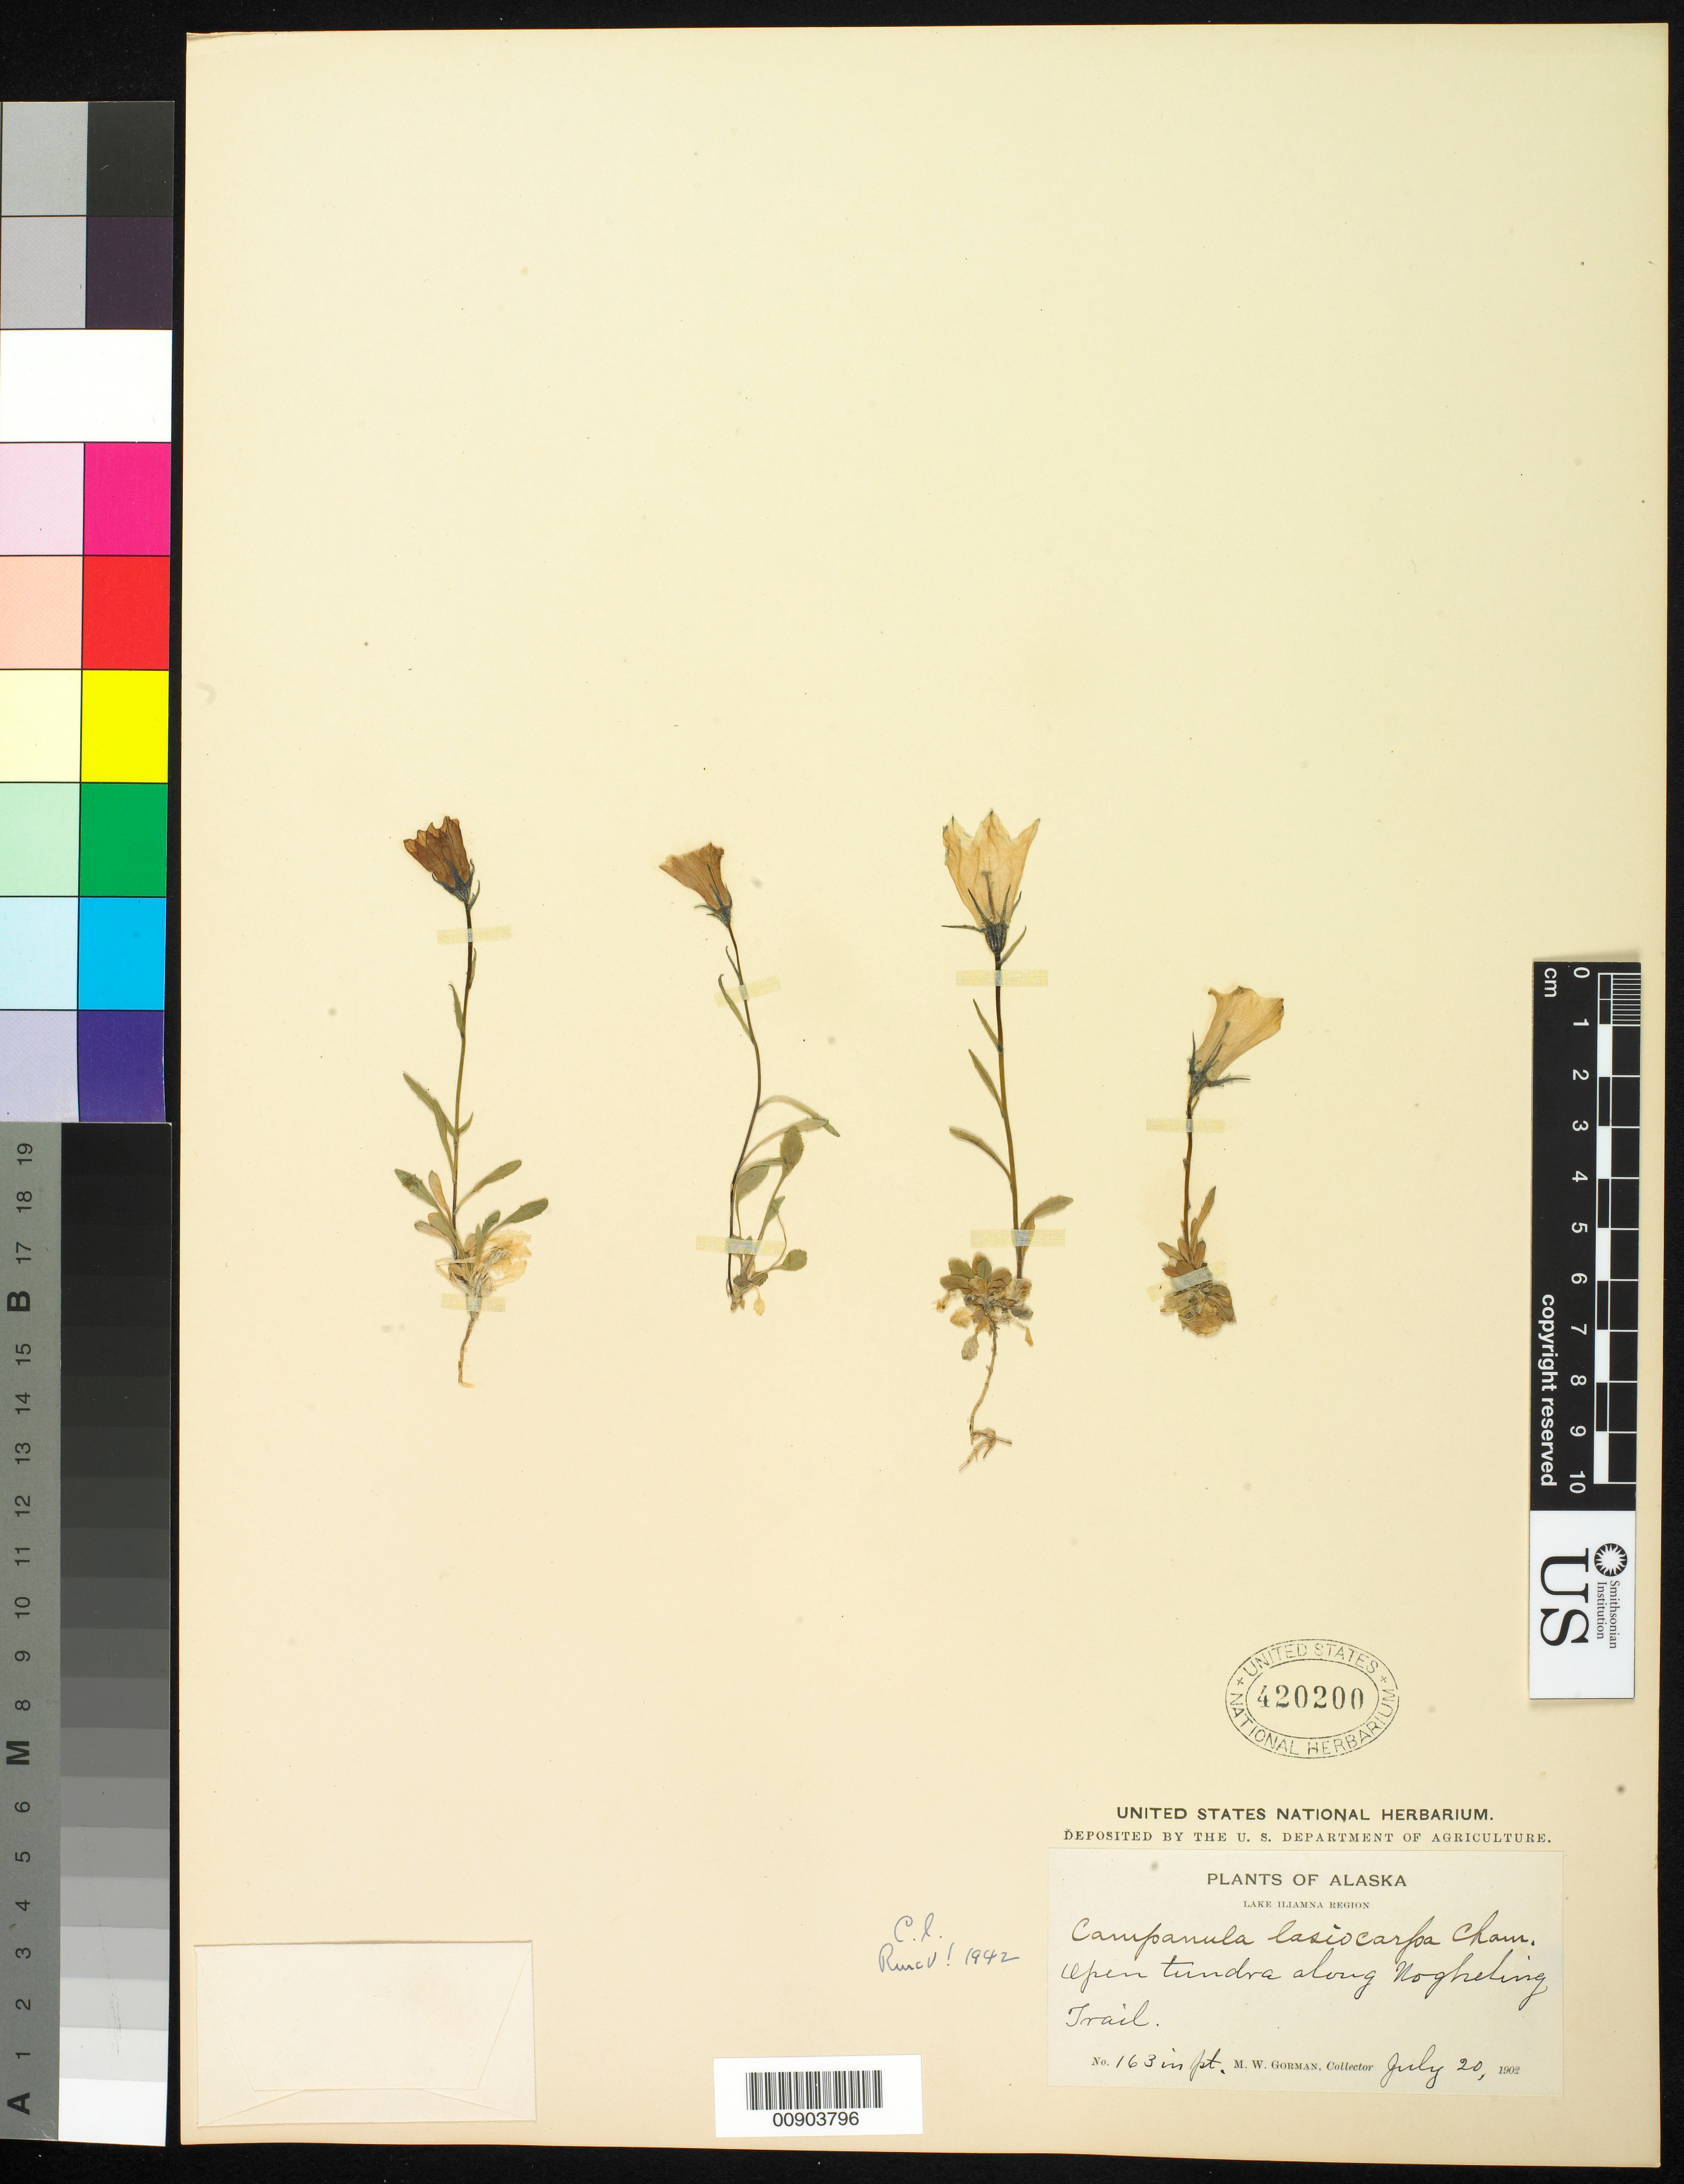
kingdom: Plantae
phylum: Tracheophyta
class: Magnoliopsida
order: Asterales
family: Campanulaceae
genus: Campanula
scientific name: Campanula lasiocarpa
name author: Cham.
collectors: M. W. Gorman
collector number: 163 in pt.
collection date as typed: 20 Jul 1902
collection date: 1902-07-20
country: United States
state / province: Alaska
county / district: Lake And Peninsula Borough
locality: Along Nogheling Trail. Lake Iliamna.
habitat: Open tundra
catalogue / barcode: US 420200